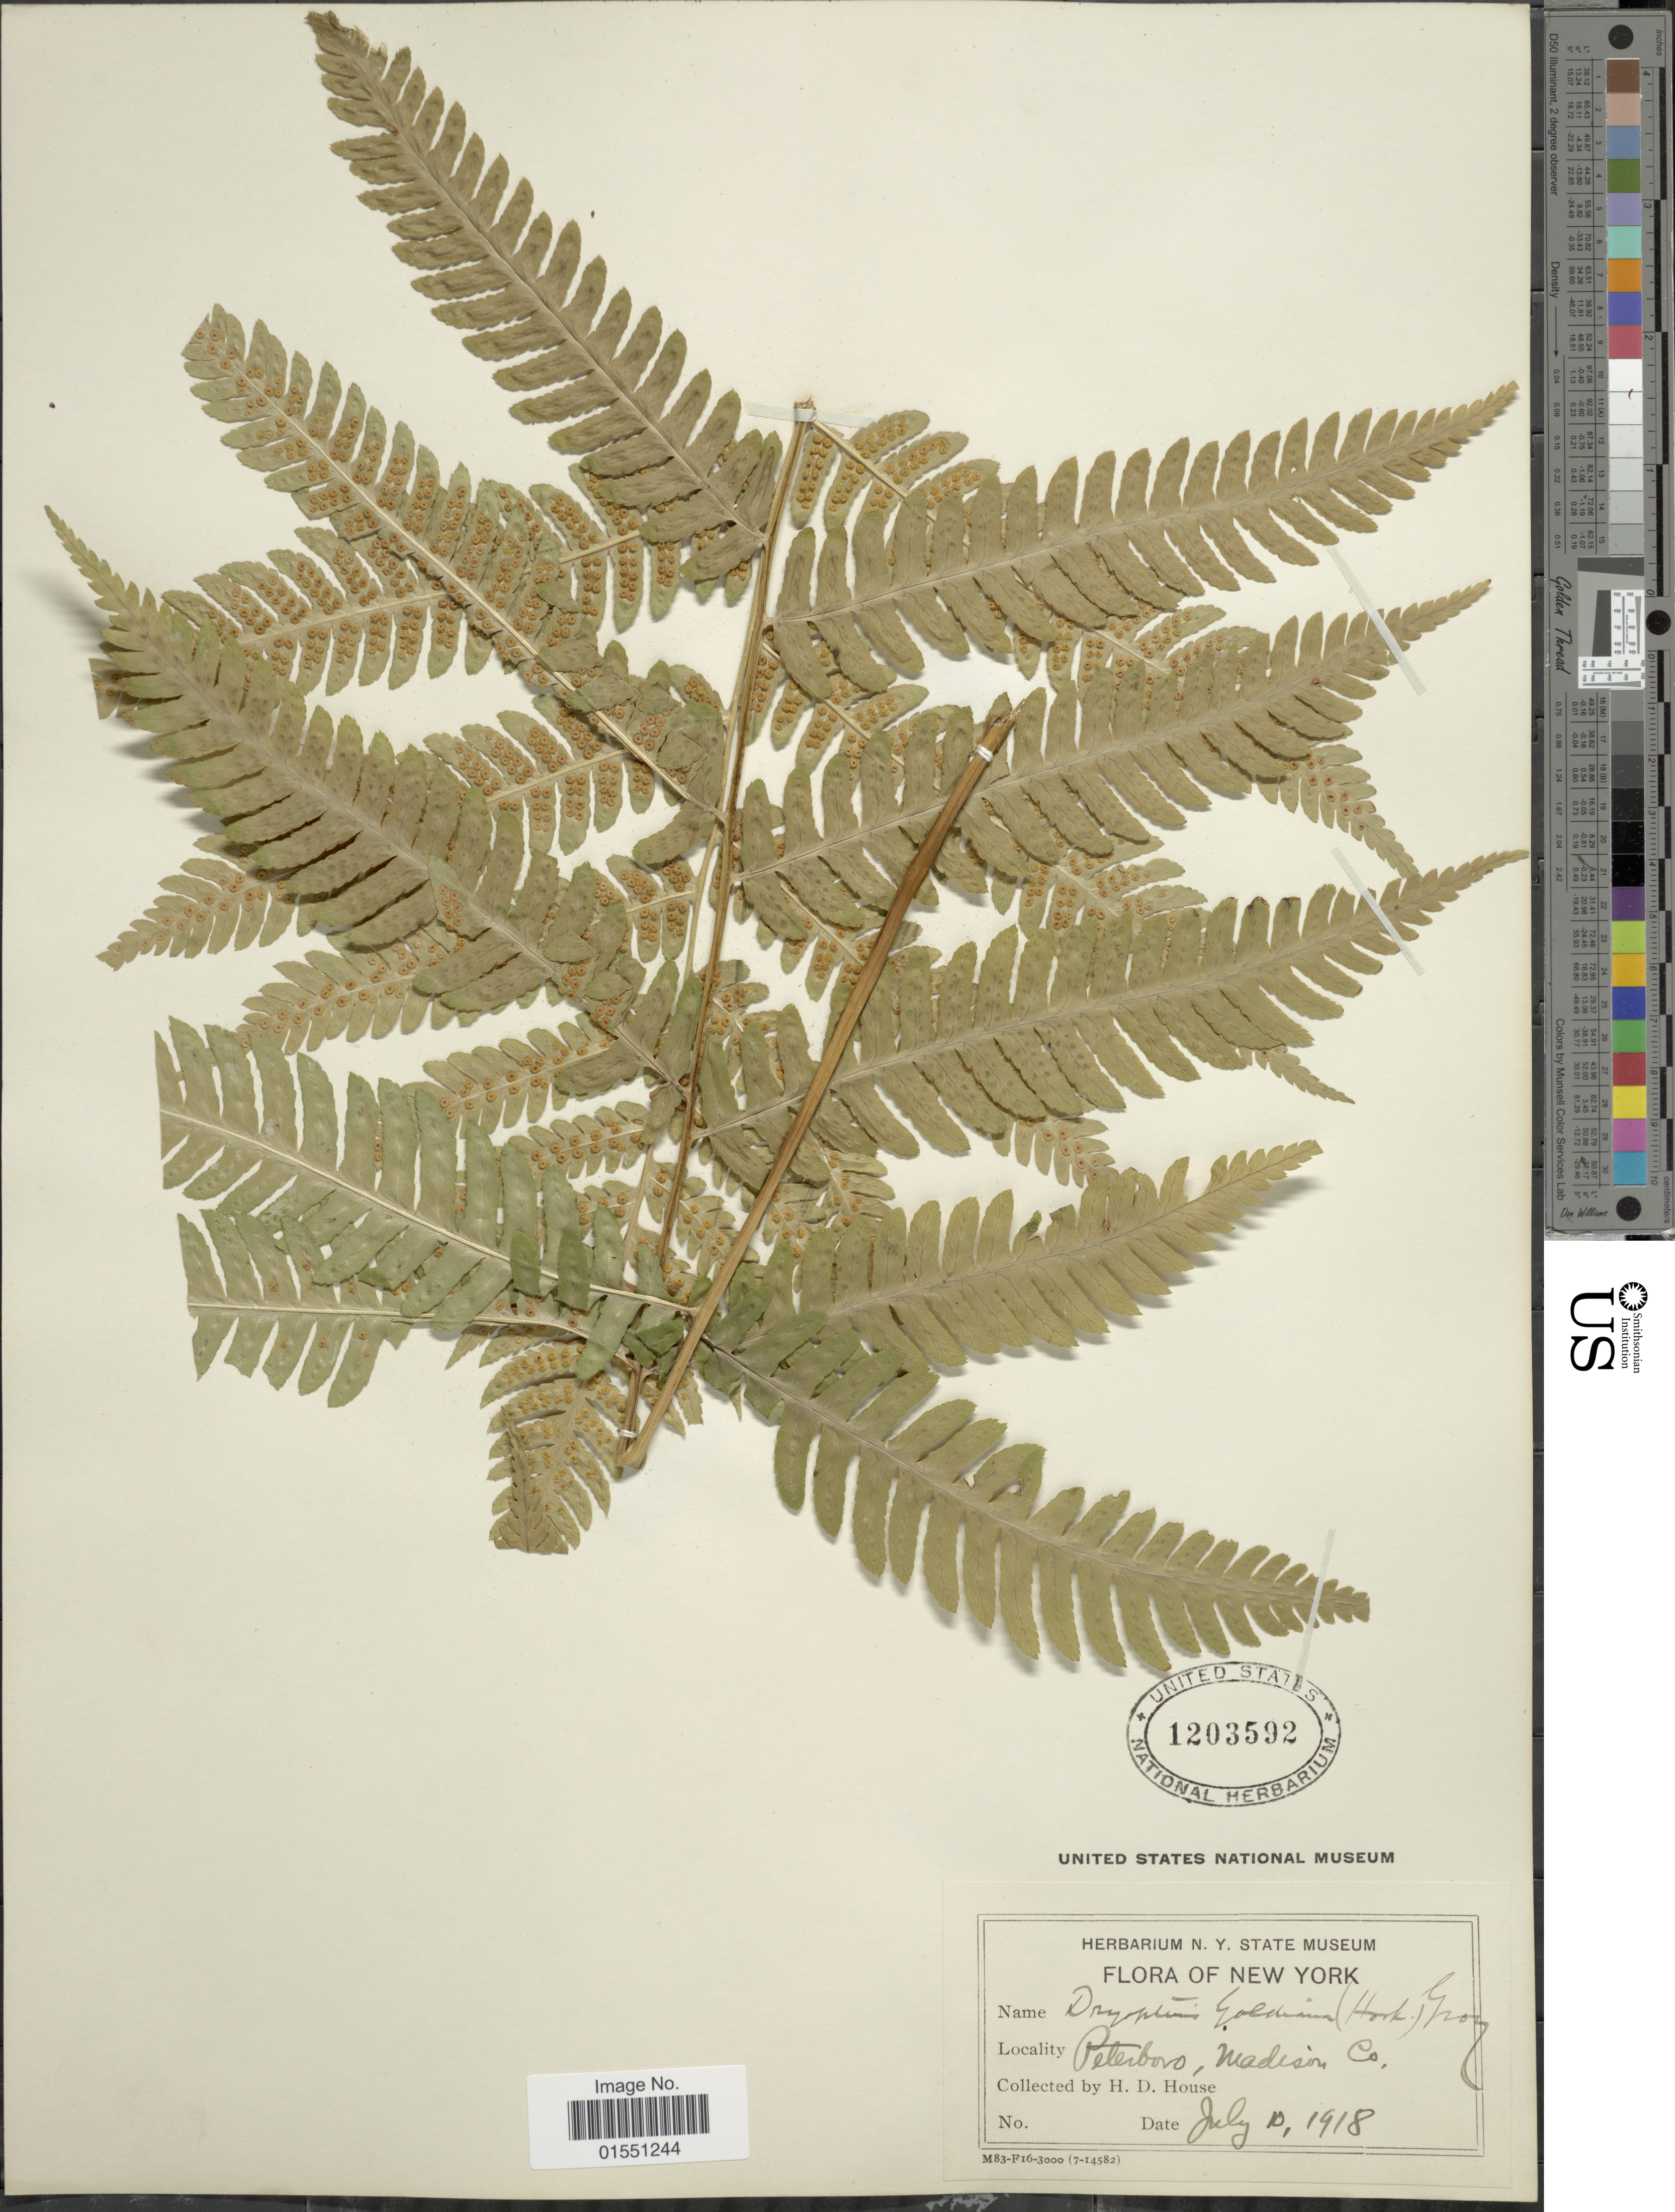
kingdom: Plantae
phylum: Tracheophyta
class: Polypodiopsida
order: Polypodiales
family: Dryopteridaceae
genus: Dryopteris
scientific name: Dryopteris goldiana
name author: (Hook. ex Goldie) A. Gray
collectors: H. D. House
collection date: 1918-07-10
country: United States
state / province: New York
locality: Peterboro, Madison Co.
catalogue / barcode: US 1203592